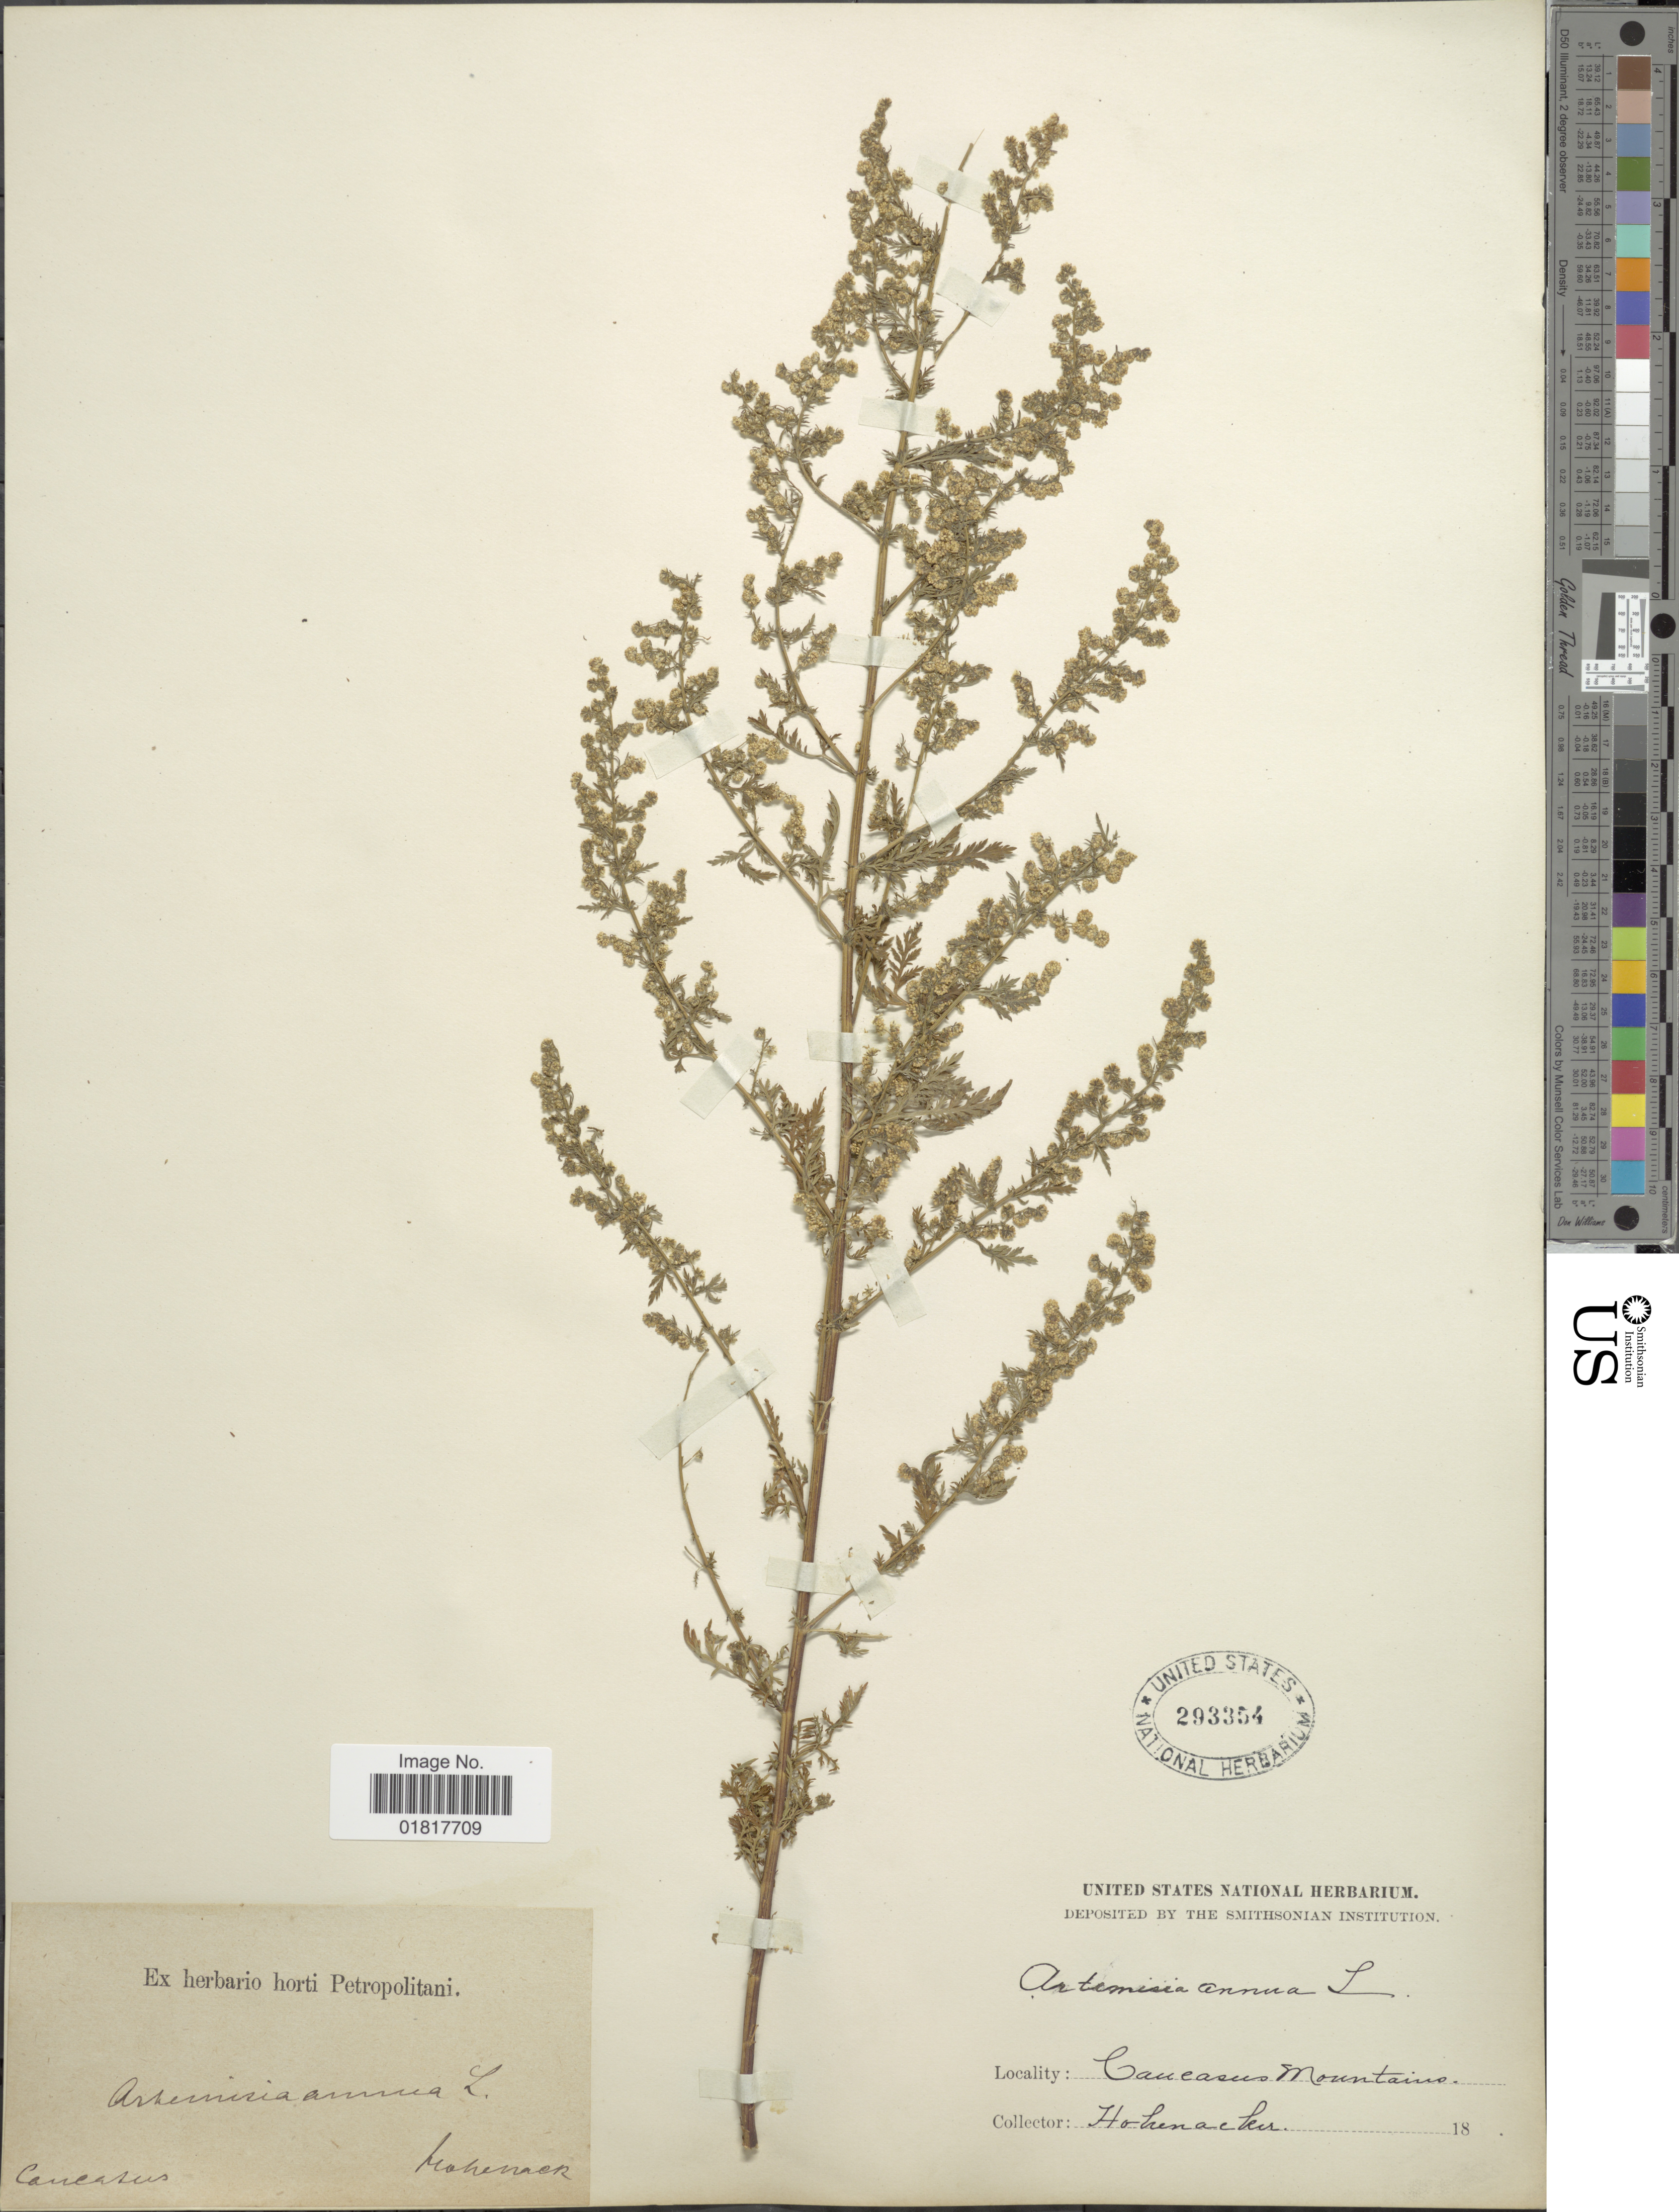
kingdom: Plantae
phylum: Tracheophyta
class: Magnoliopsida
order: Asterales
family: Asteraceae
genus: Artemisia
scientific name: Artemisia annua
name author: L.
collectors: -. Hohenaker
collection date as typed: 18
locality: Caucasus Mountains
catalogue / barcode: US 293354